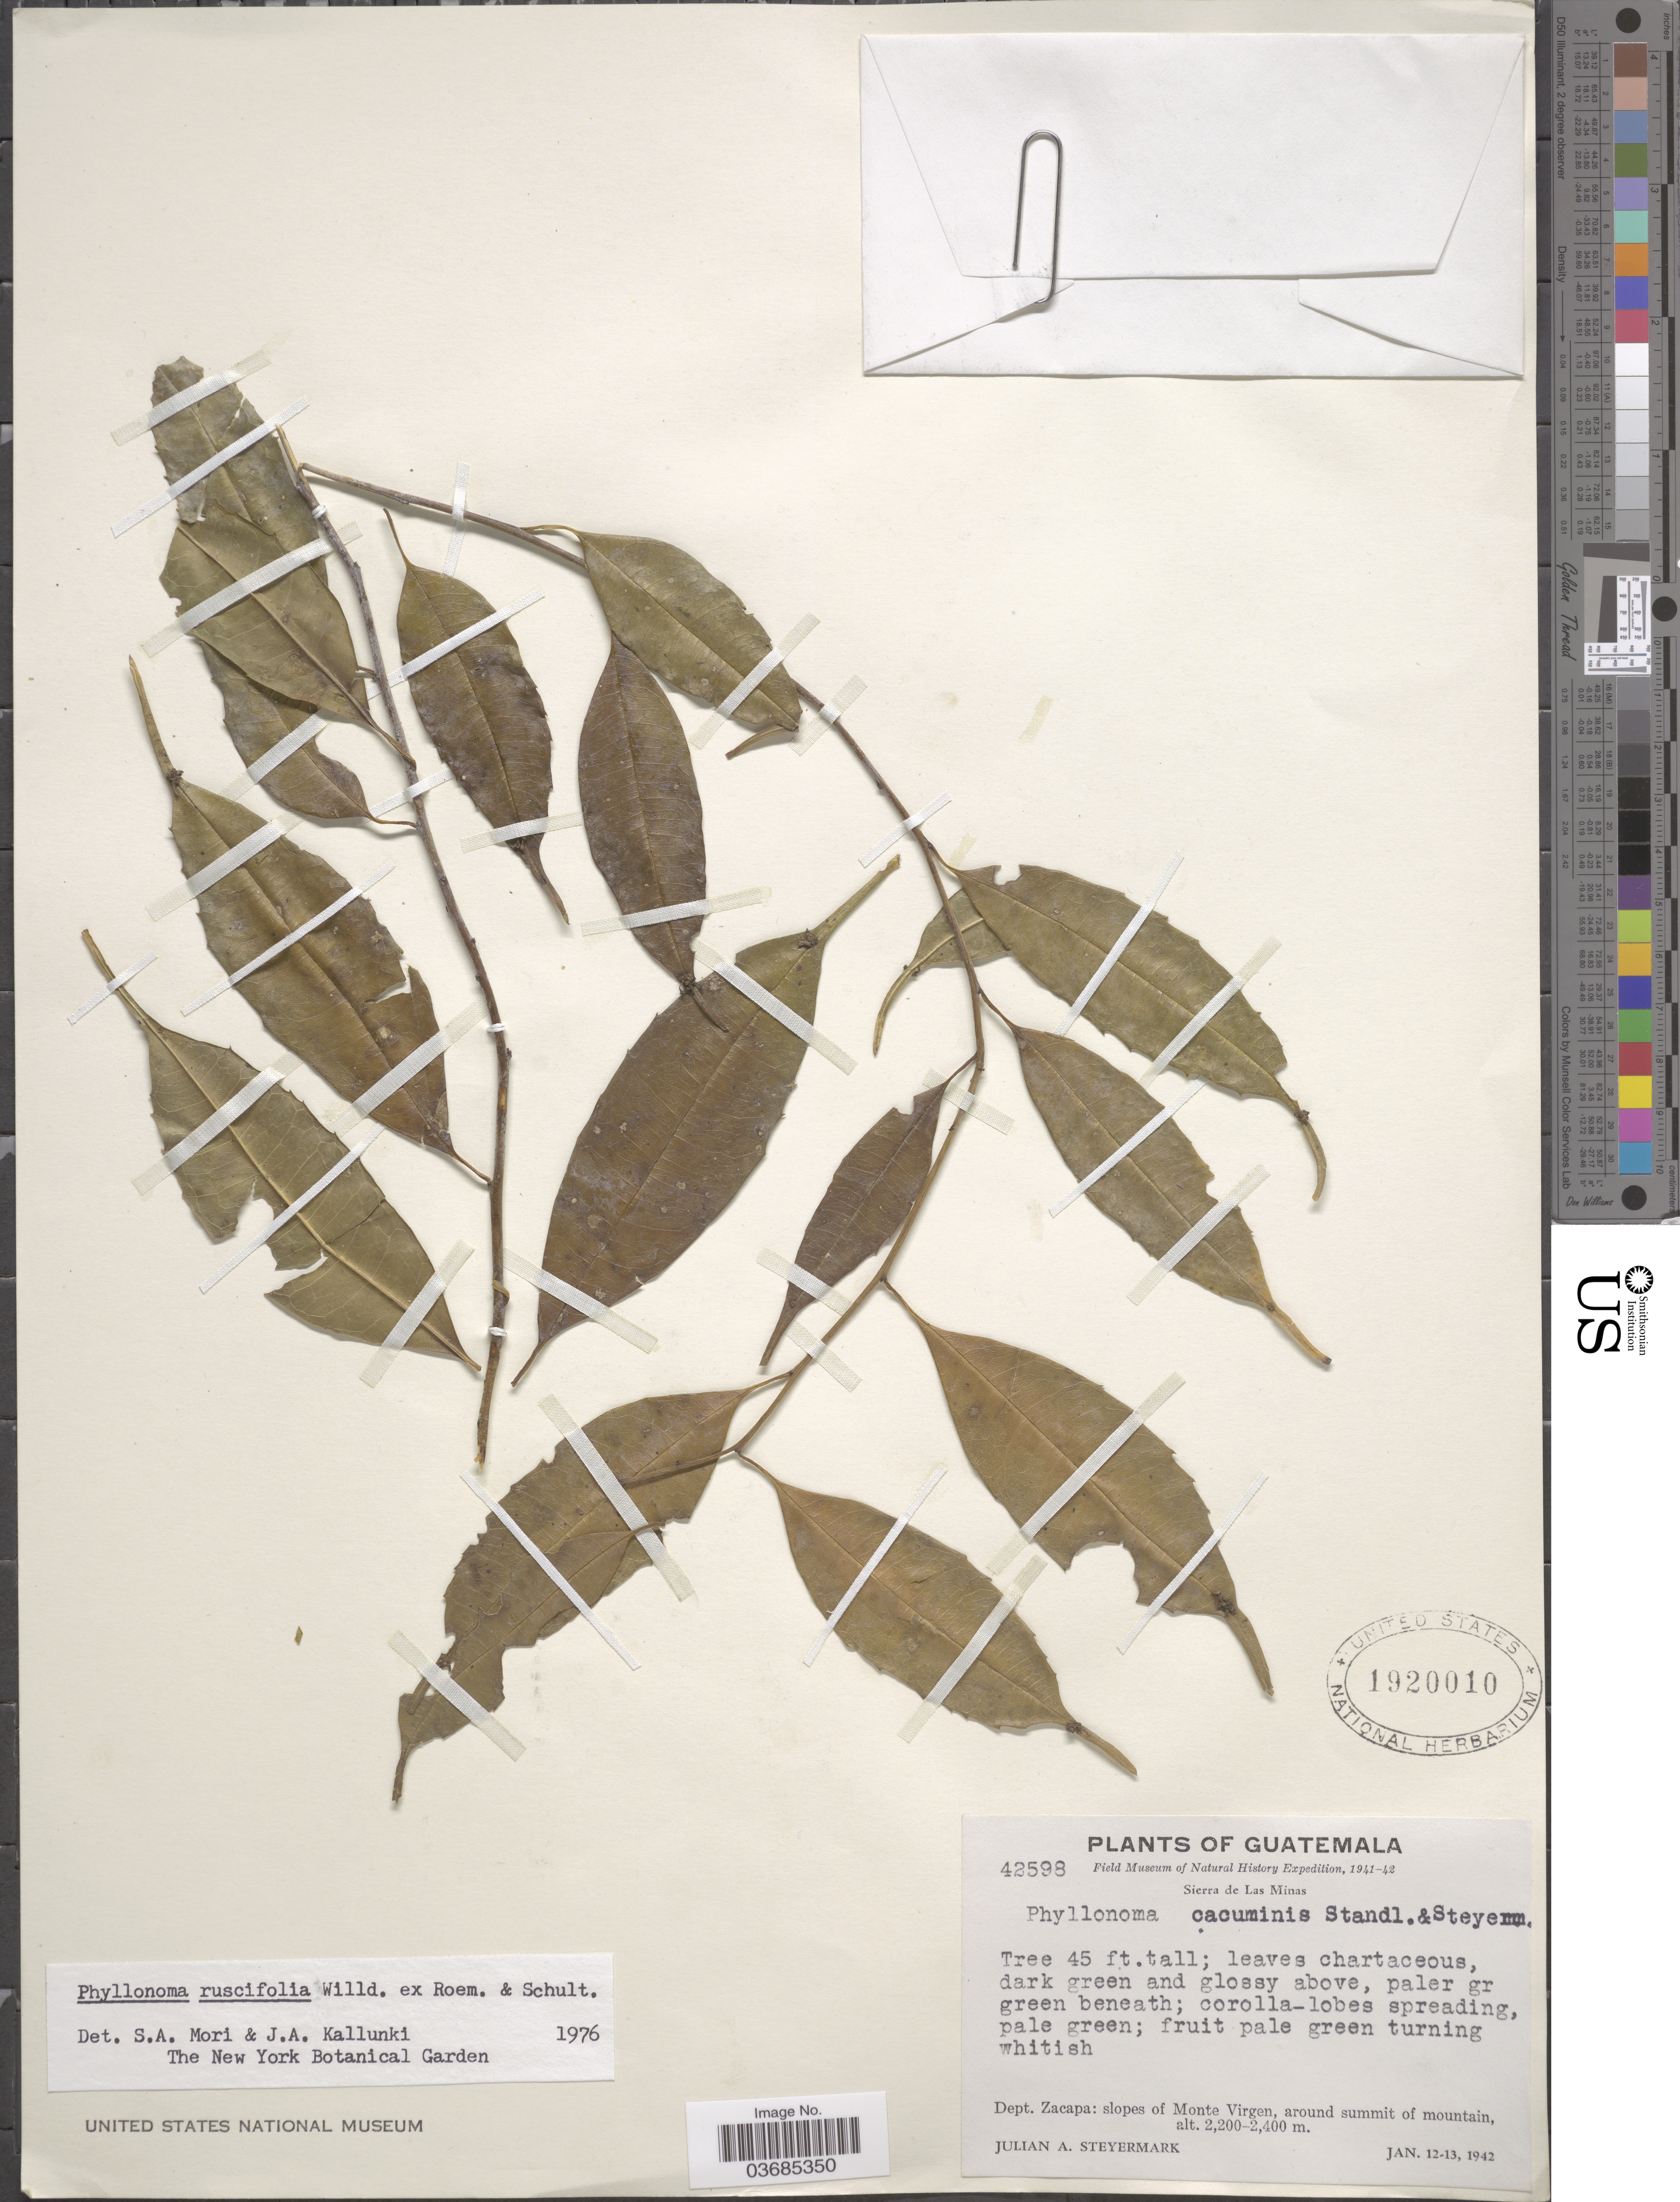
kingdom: Plantae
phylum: Tracheophyta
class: Magnoliopsida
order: Aquifoliales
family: Phyllonomaceae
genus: Phyllonoma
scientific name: Phyllonoma laticuspis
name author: (Turcz.) Engl.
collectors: J. Steyermark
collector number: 42598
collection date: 1942-01-12/1942-01-13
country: Guatemala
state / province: Zacapa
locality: Field Museum of Natural History Expedition, 1941-42. Sierra de Las Minas. Dept. Zacapa: slopes of Monte Virgen, around summit of mountain.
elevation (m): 2200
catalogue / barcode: US 1920010